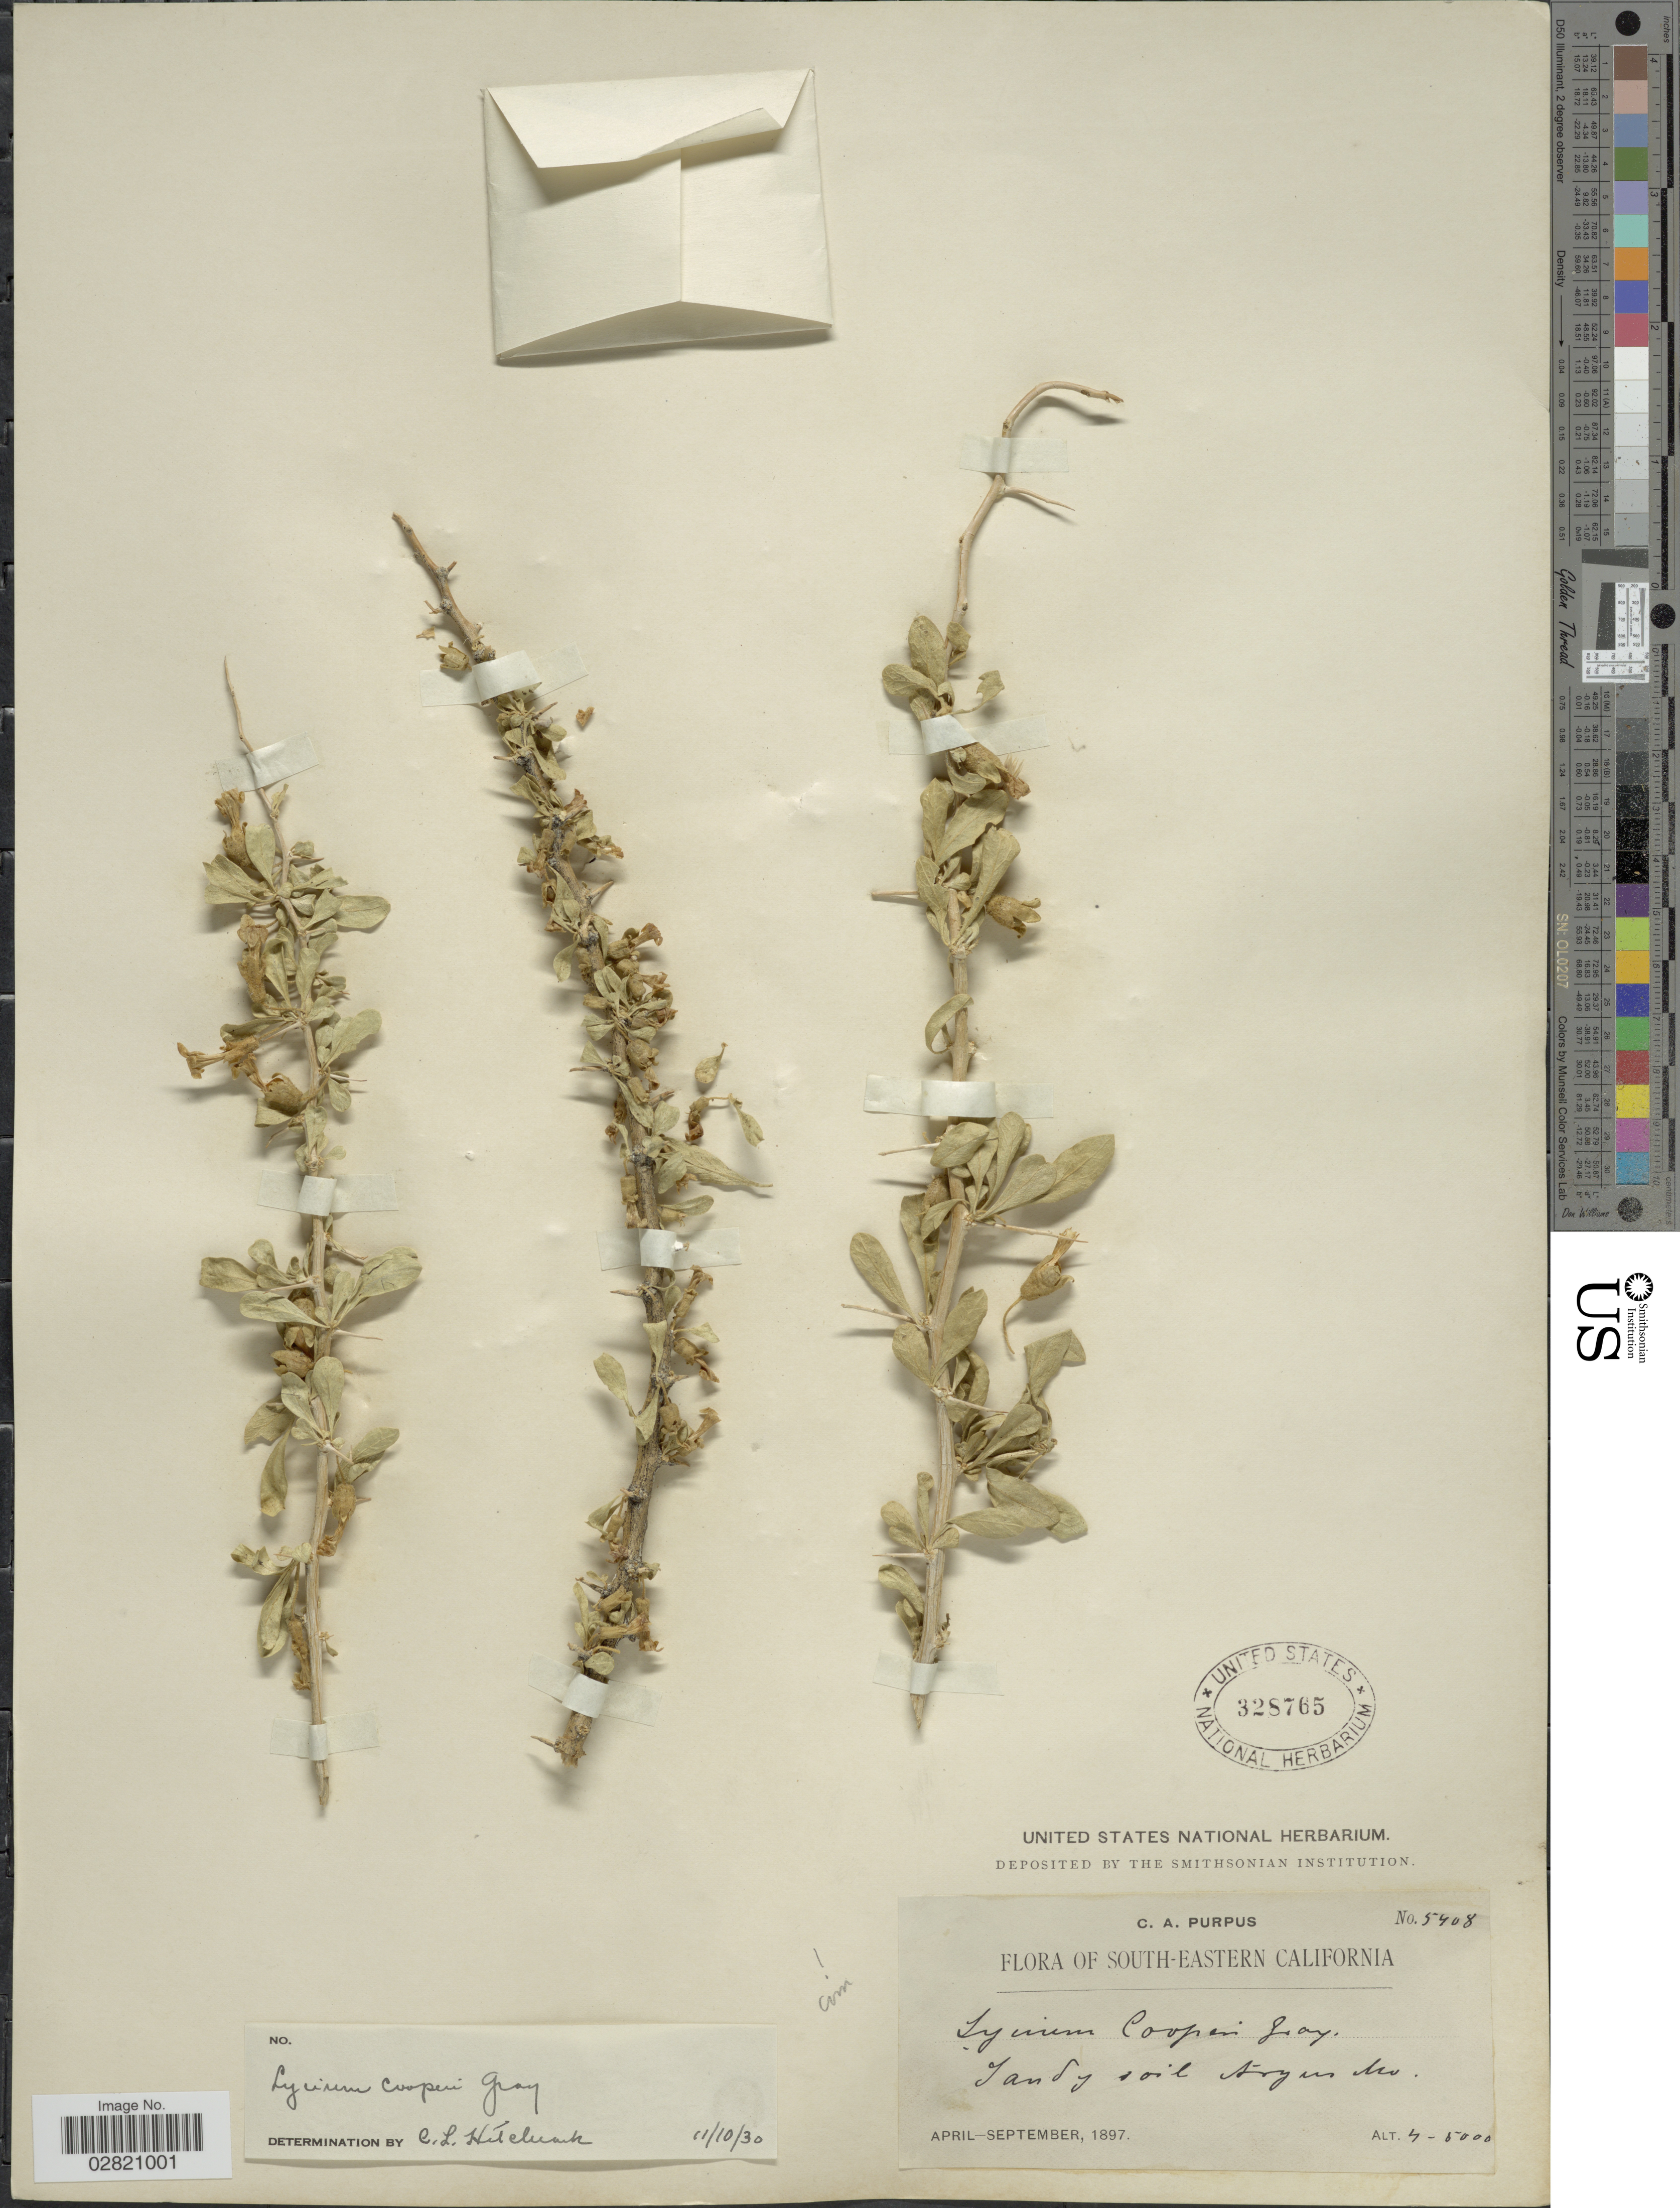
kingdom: Plantae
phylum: Tracheophyta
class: Magnoliopsida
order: Solanales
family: Solanaceae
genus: Lycium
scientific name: Lycium cooperi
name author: A. Gray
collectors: C. A. Purpus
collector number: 5408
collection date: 1897-04/1897-09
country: United States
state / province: California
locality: South-eastern California, Sandy soil, Argus Mts.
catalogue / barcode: US 328765